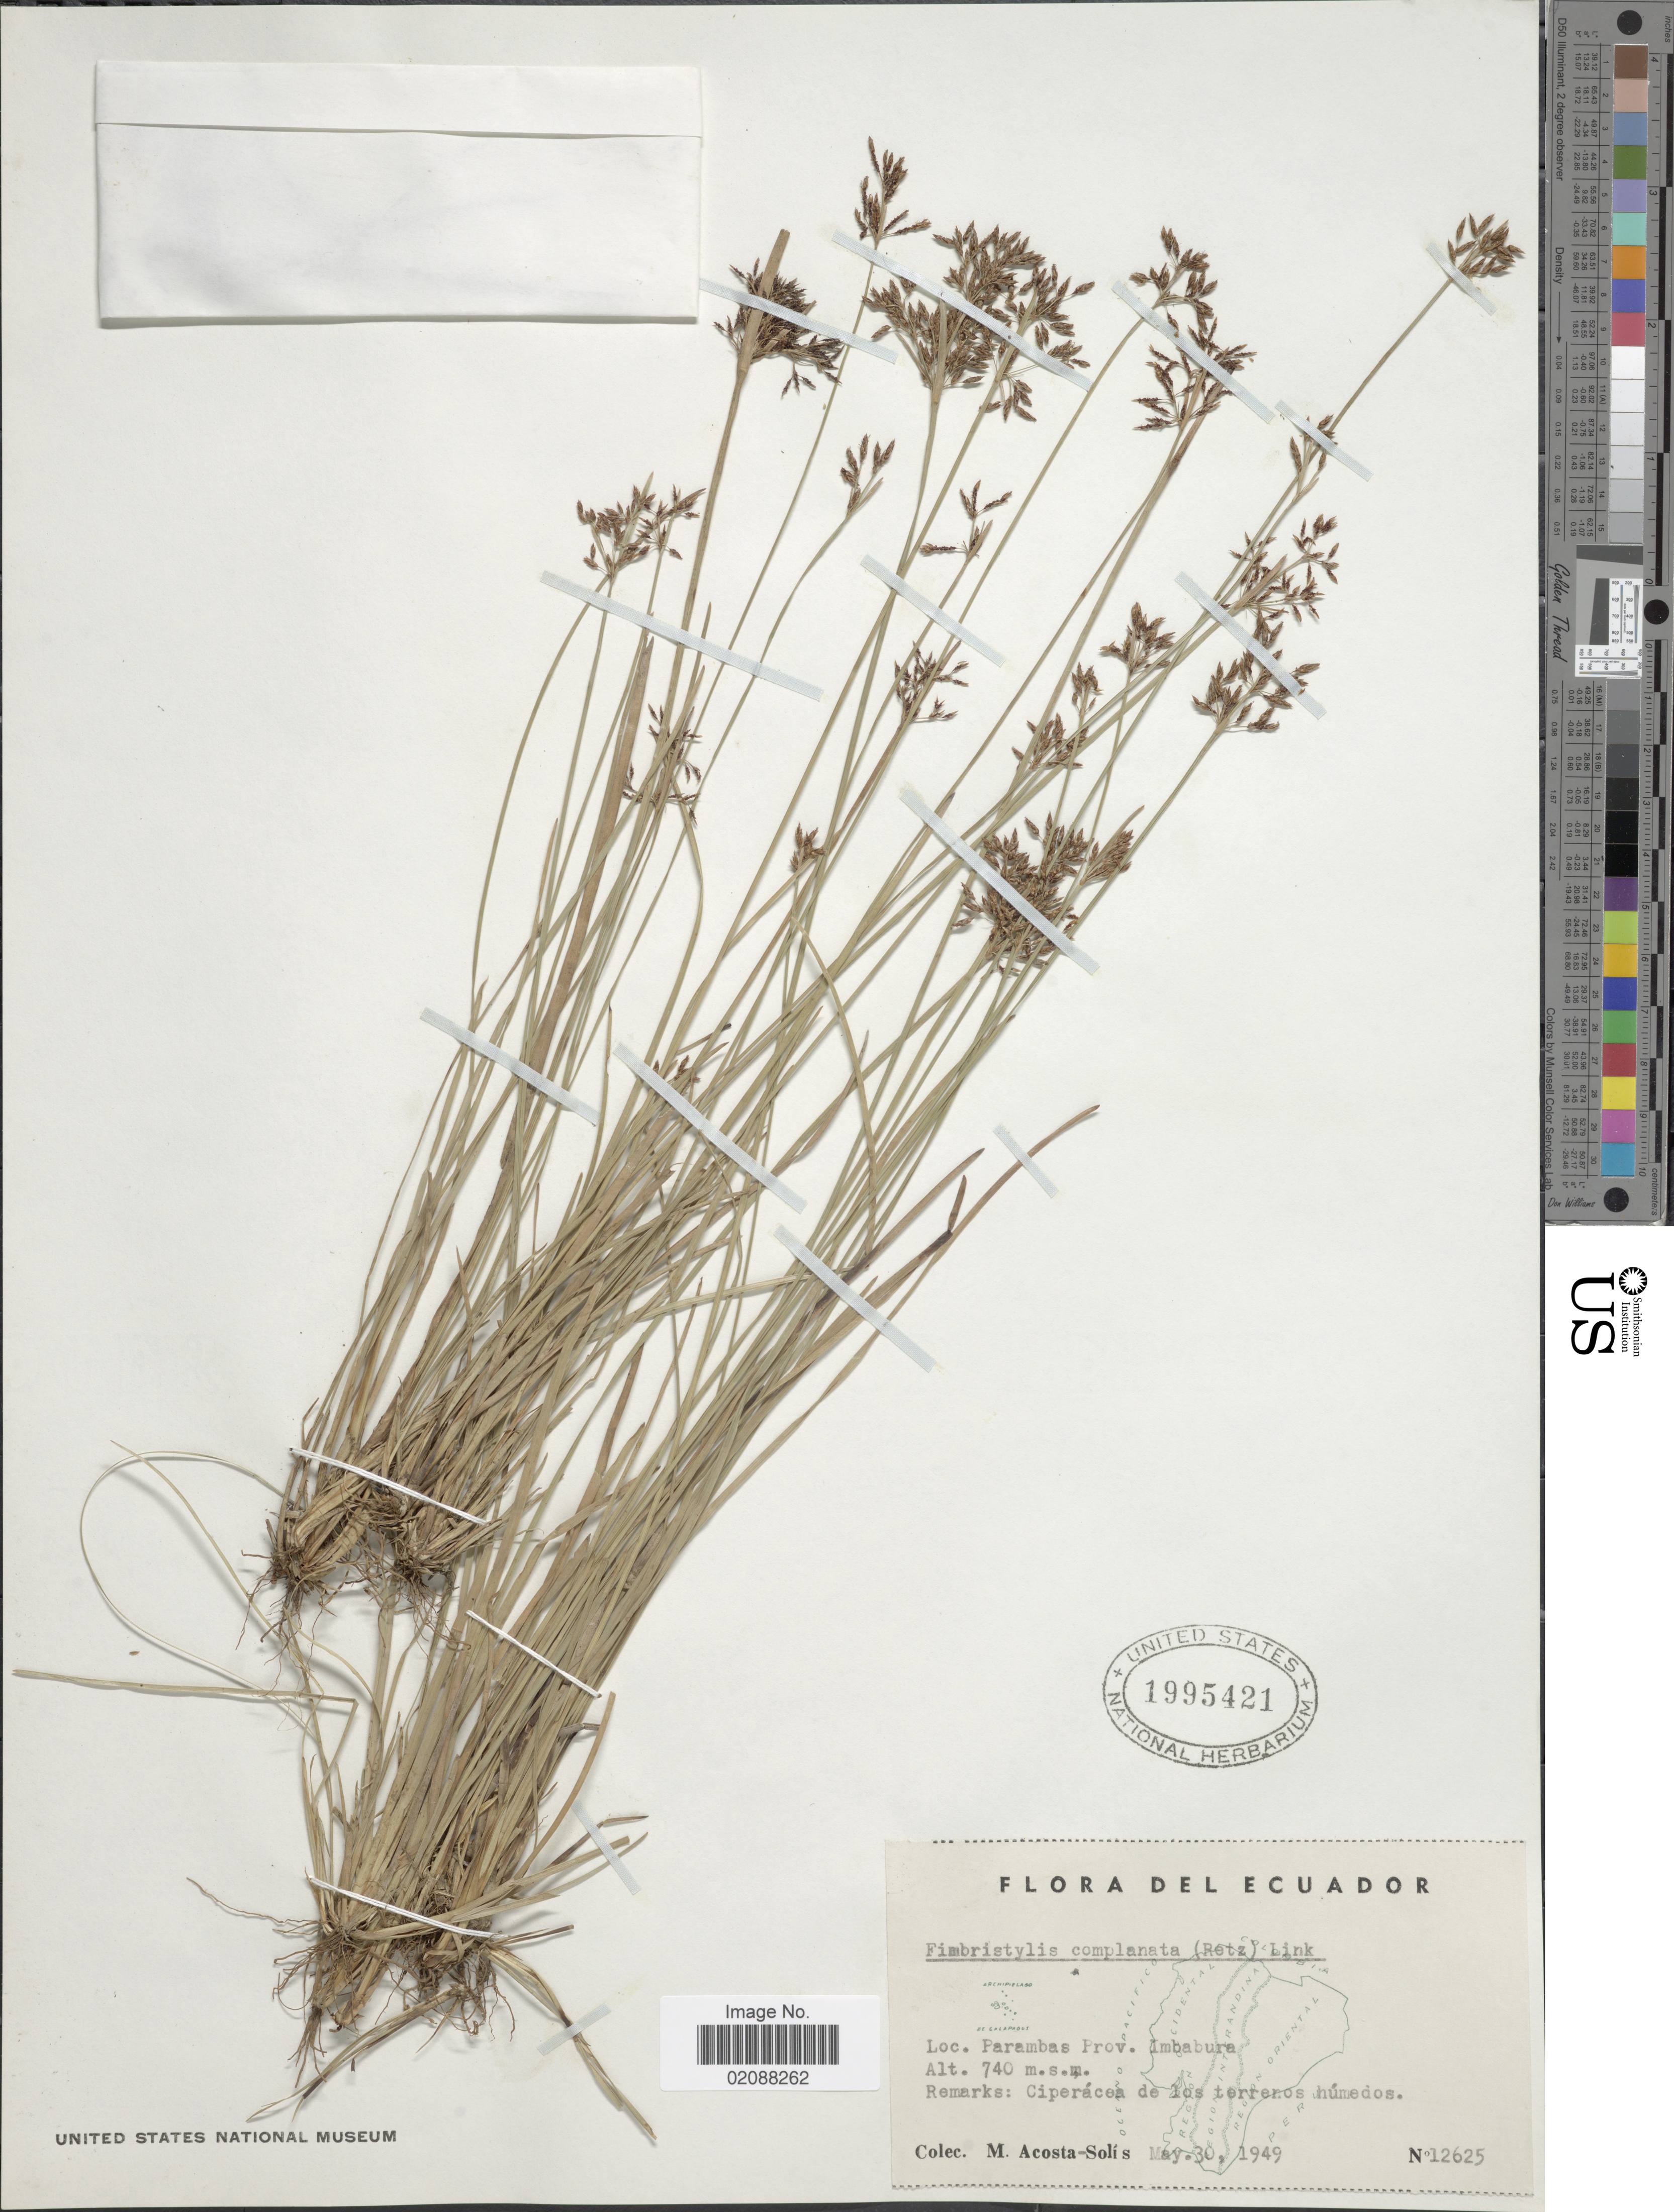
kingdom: Plantae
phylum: Tracheophyta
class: Liliopsida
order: Poales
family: Cyperaceae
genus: Fimbristylis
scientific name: Fimbristylis complanata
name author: (Retz.) Link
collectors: M. Acosta Solis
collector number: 12625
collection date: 1949-05-30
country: Ecuador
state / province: Imbabura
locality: Parambas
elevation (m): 740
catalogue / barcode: US 1995421